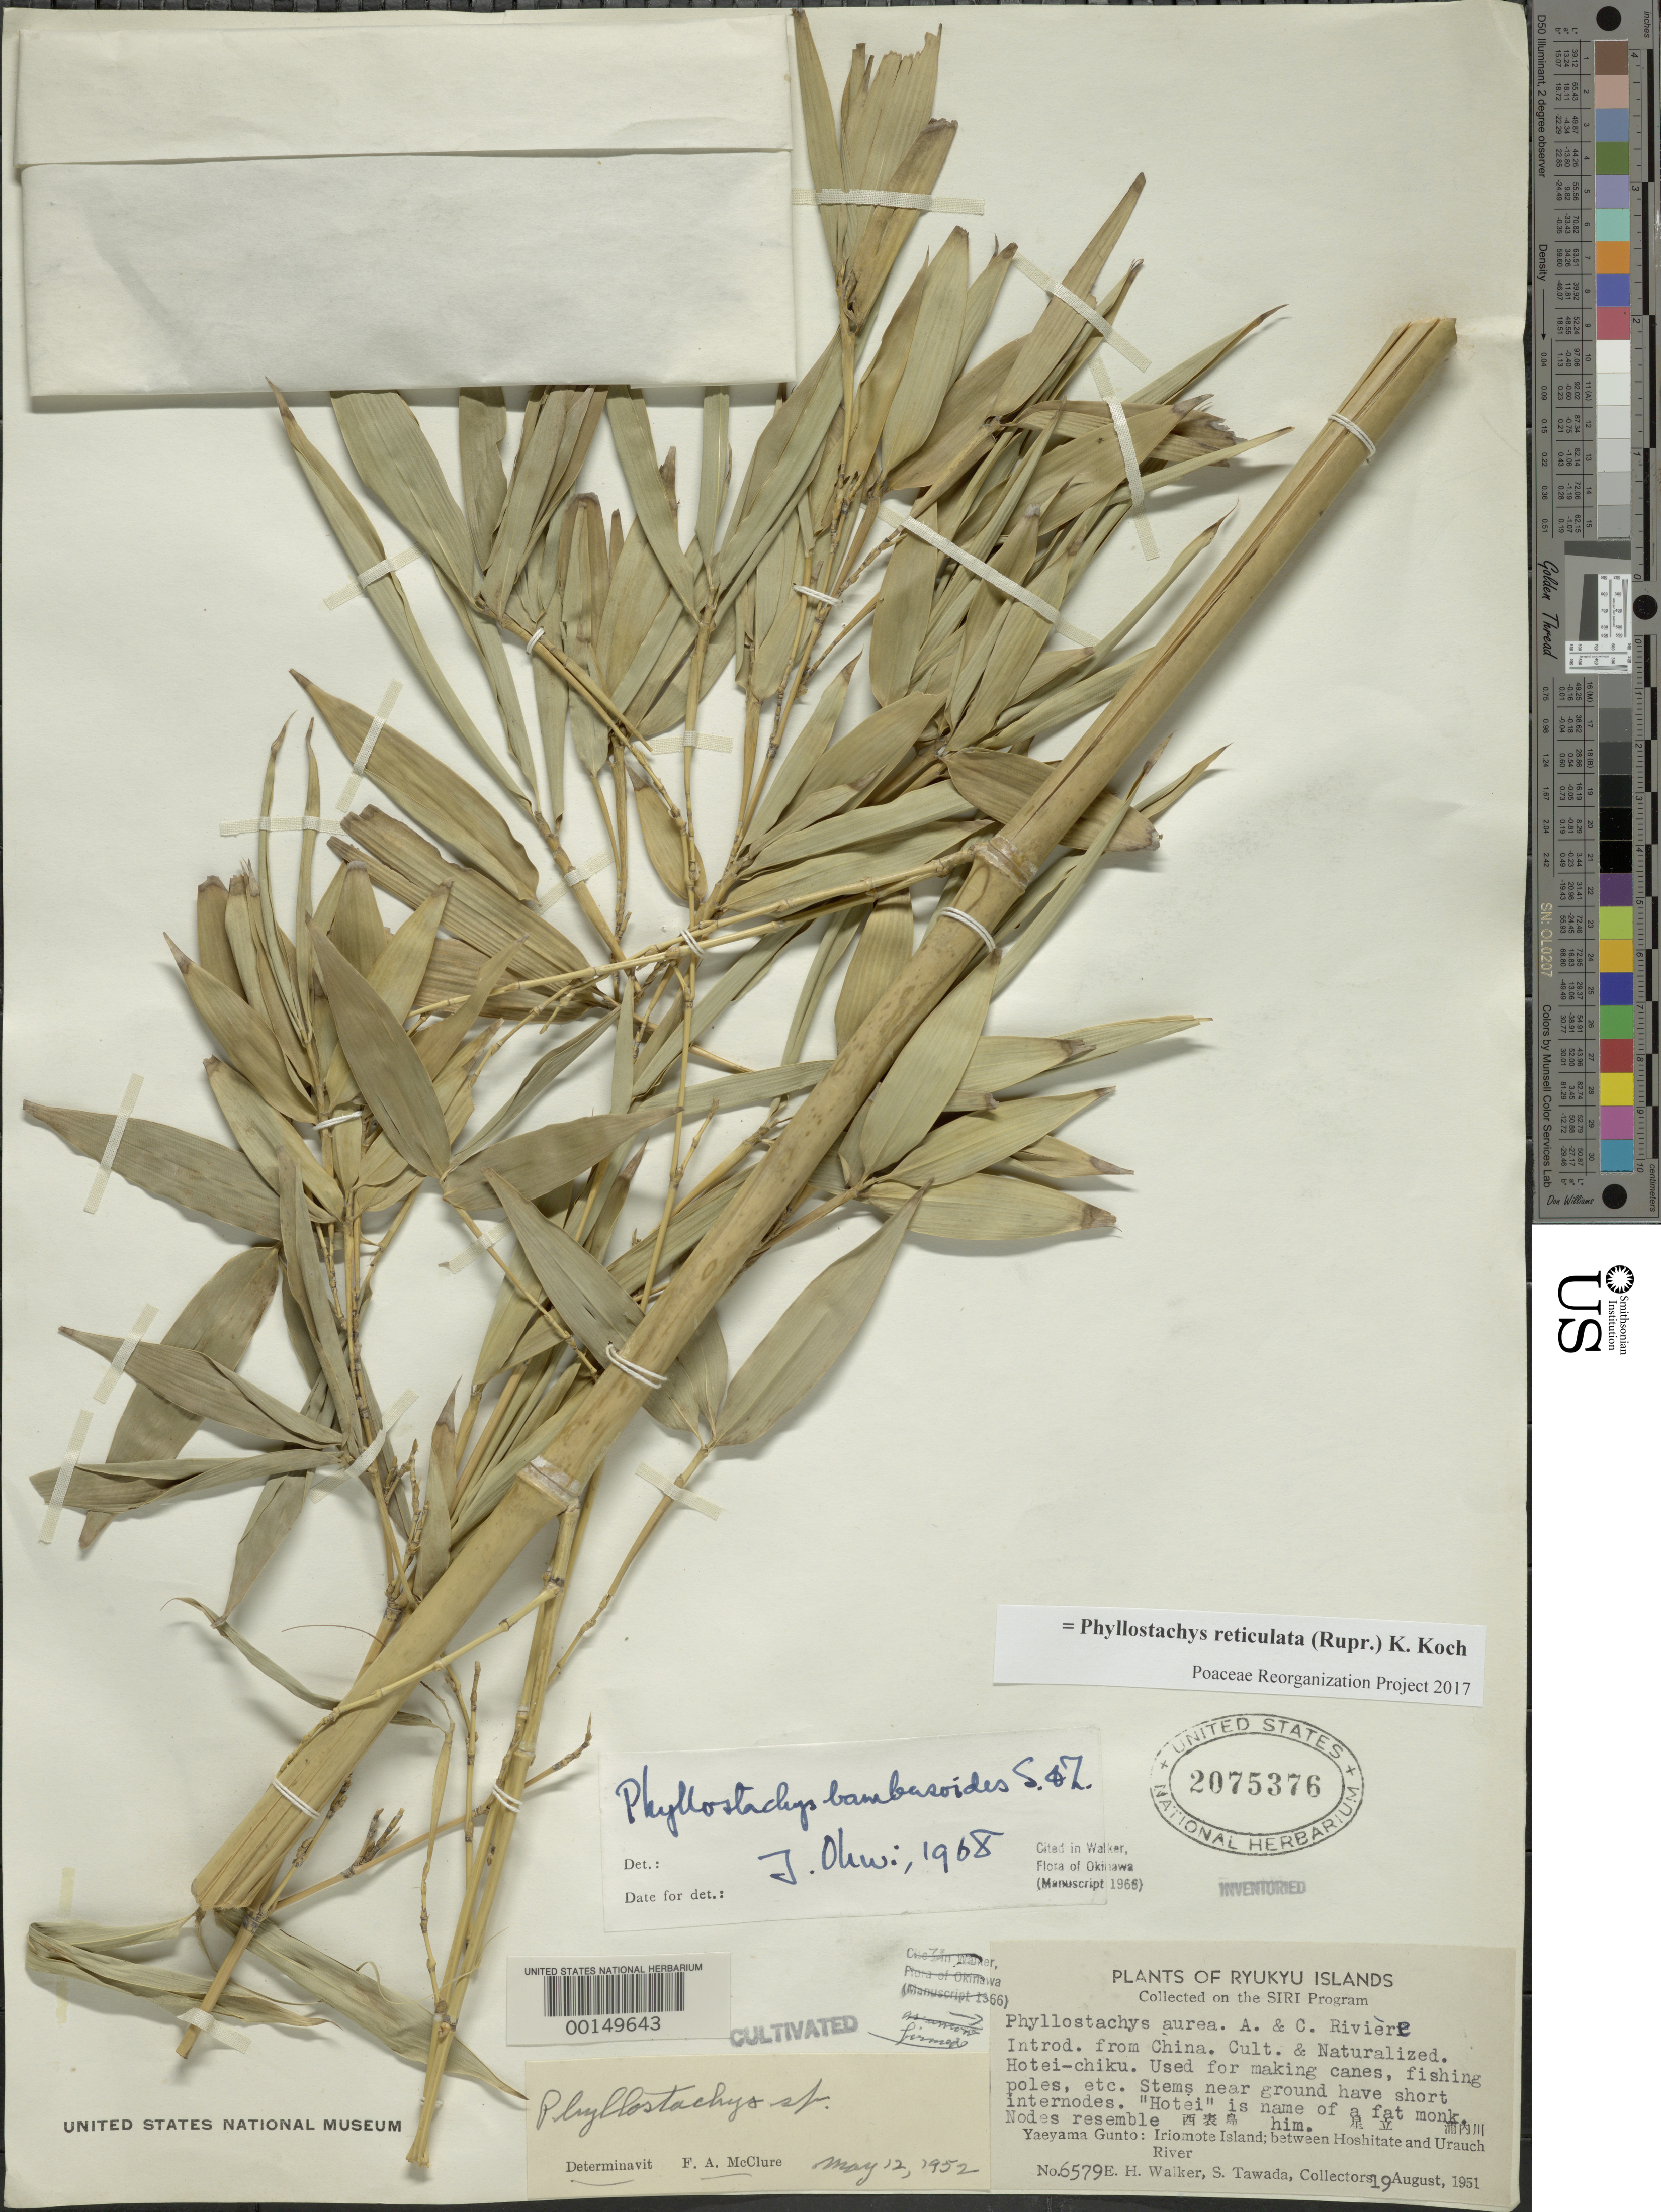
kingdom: Plantae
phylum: Tracheophyta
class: Liliopsida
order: Poales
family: Poaceae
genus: Phyllostachys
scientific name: Phyllostachys reticulata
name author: (Rupr.) K. Koch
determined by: Poaceae Reorganization Project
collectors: E. H. Walker & S. Tawada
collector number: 6579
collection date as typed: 19 Aug 1951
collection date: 1951-08-19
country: Japan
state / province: Okinawa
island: Iriomote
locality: Yaeyama gunto: iriomote island [Sakishima Is.]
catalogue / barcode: US 2075376